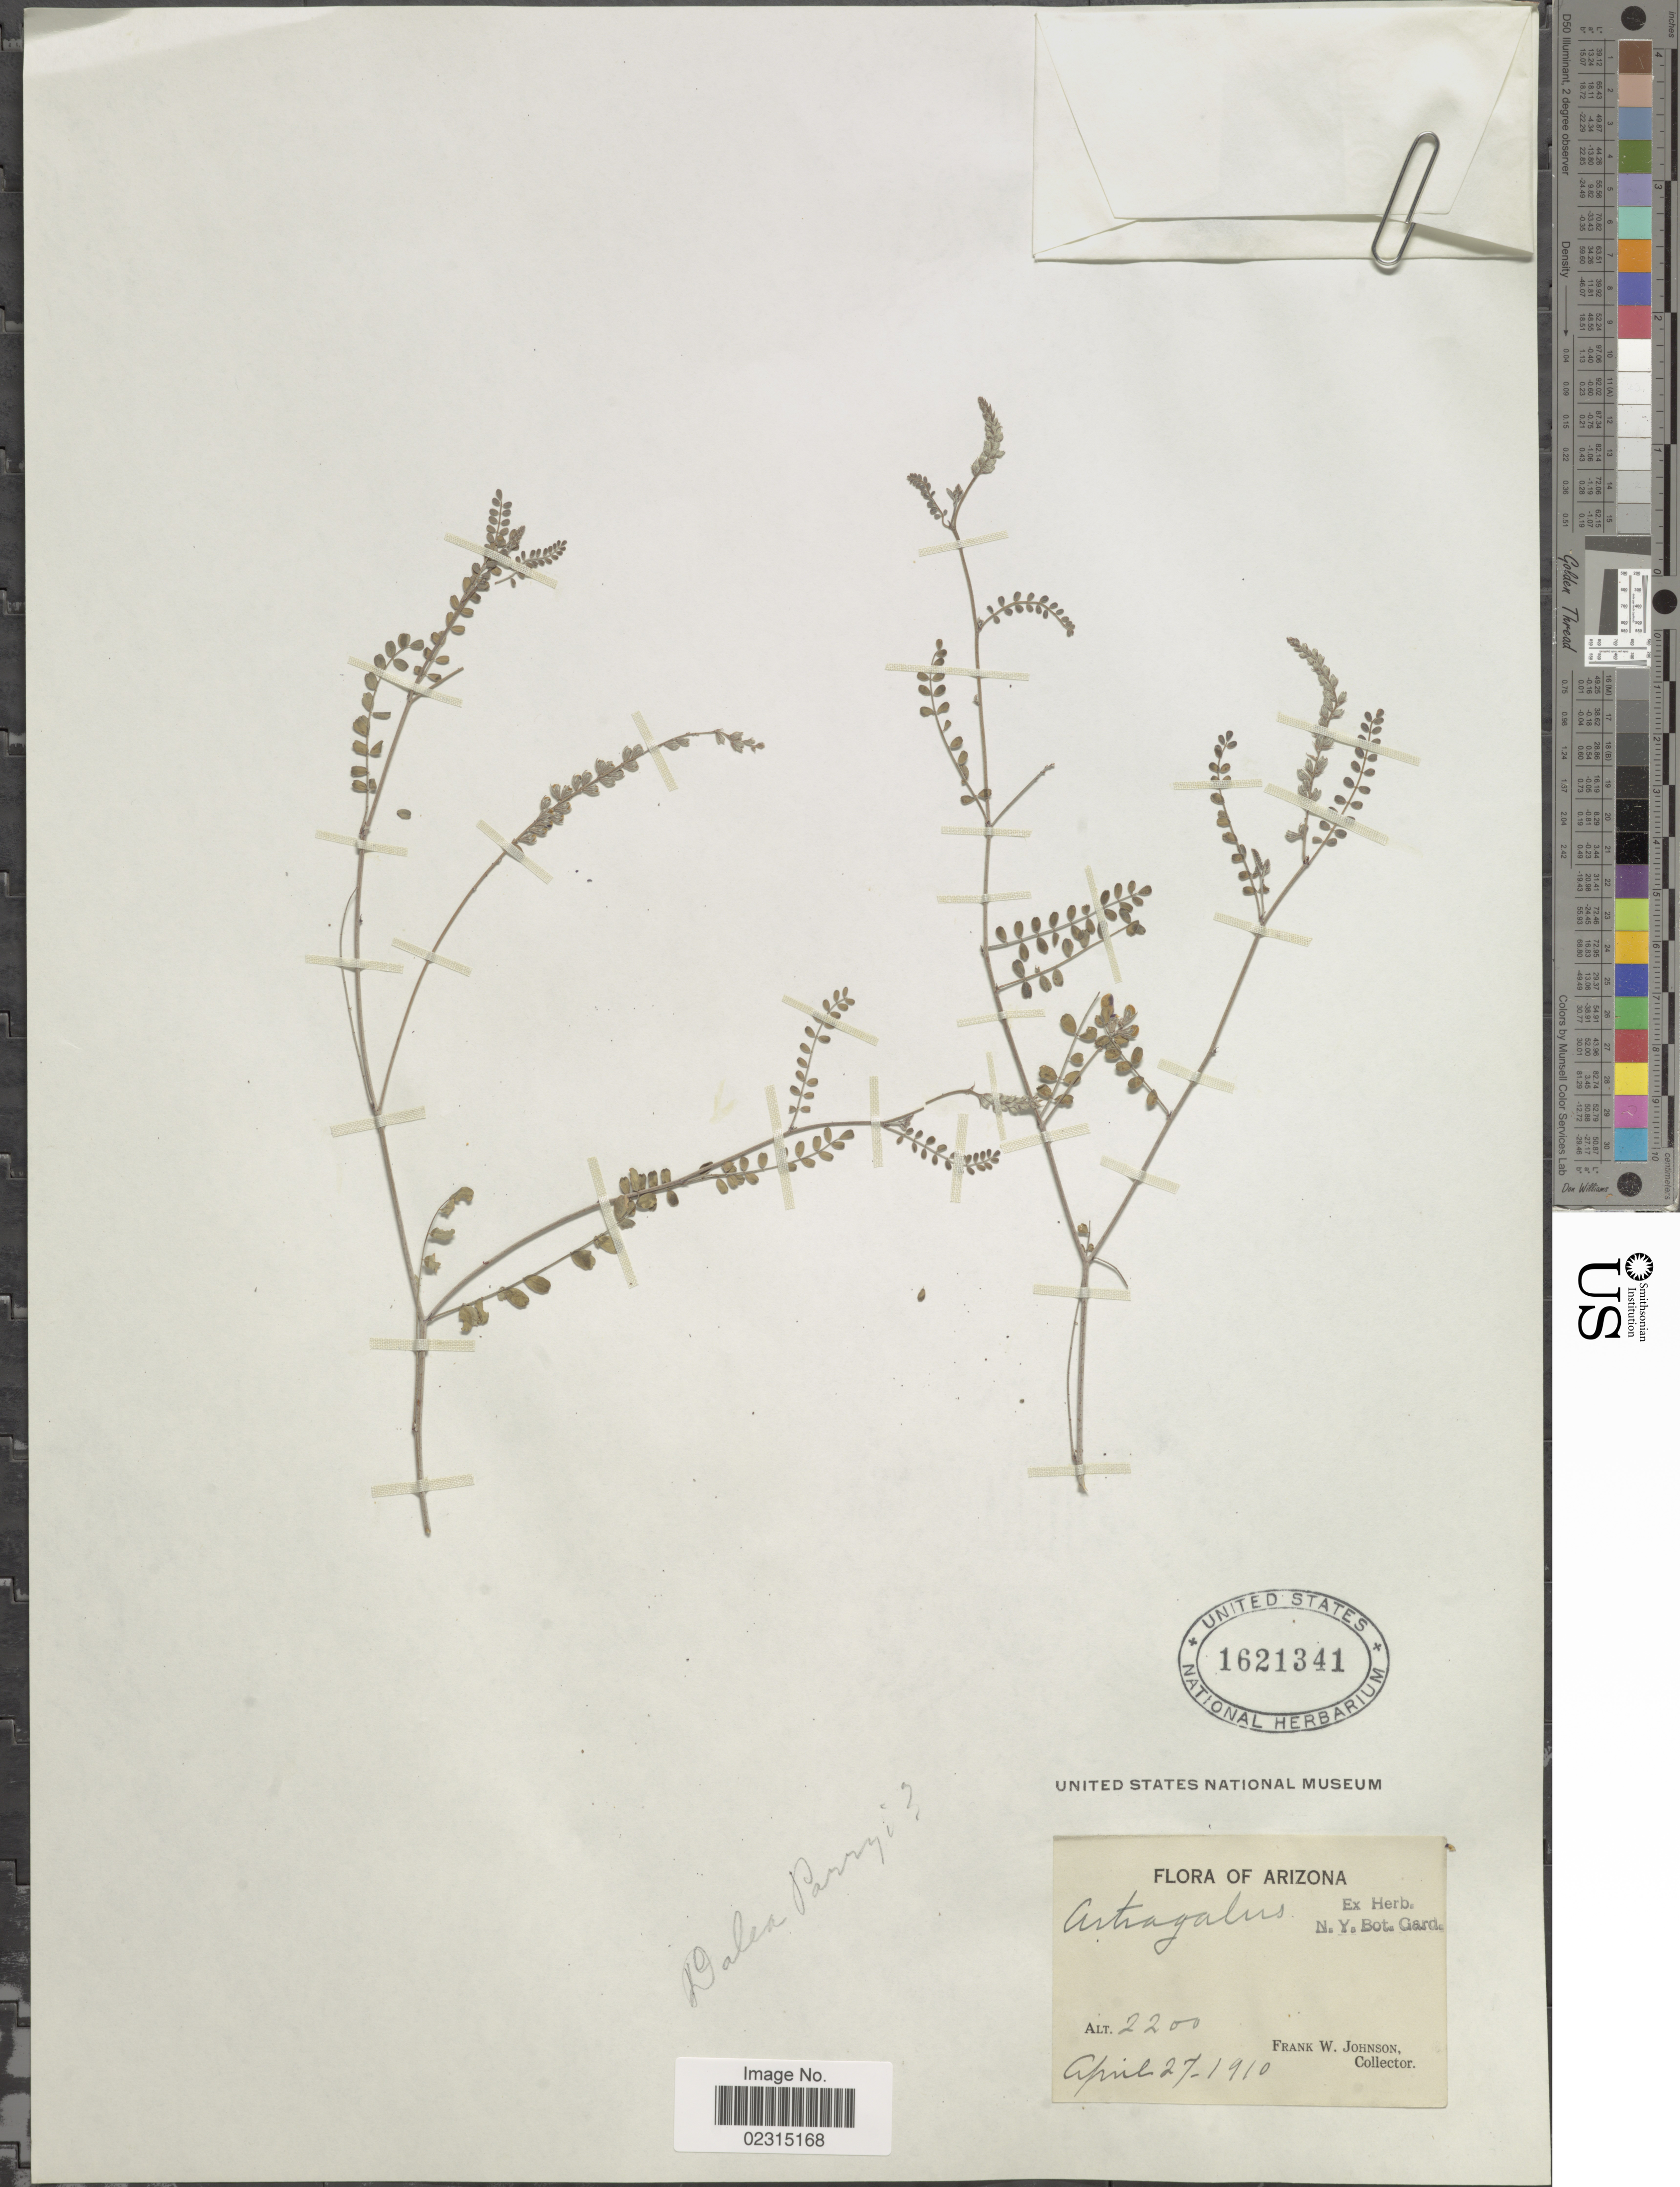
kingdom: Plantae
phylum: Tracheophyta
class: Magnoliopsida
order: Fabales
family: Fabaceae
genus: Marina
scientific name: Marina parryi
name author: (Torr. & A. Gray) Barneby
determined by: Strong, Mark T., (BOT), Smithsonian Institution - National Museum of Natural History (UNITED STATES)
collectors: F. W. Johnson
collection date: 1910-04-27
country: United States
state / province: Arizona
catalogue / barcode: US 1621341